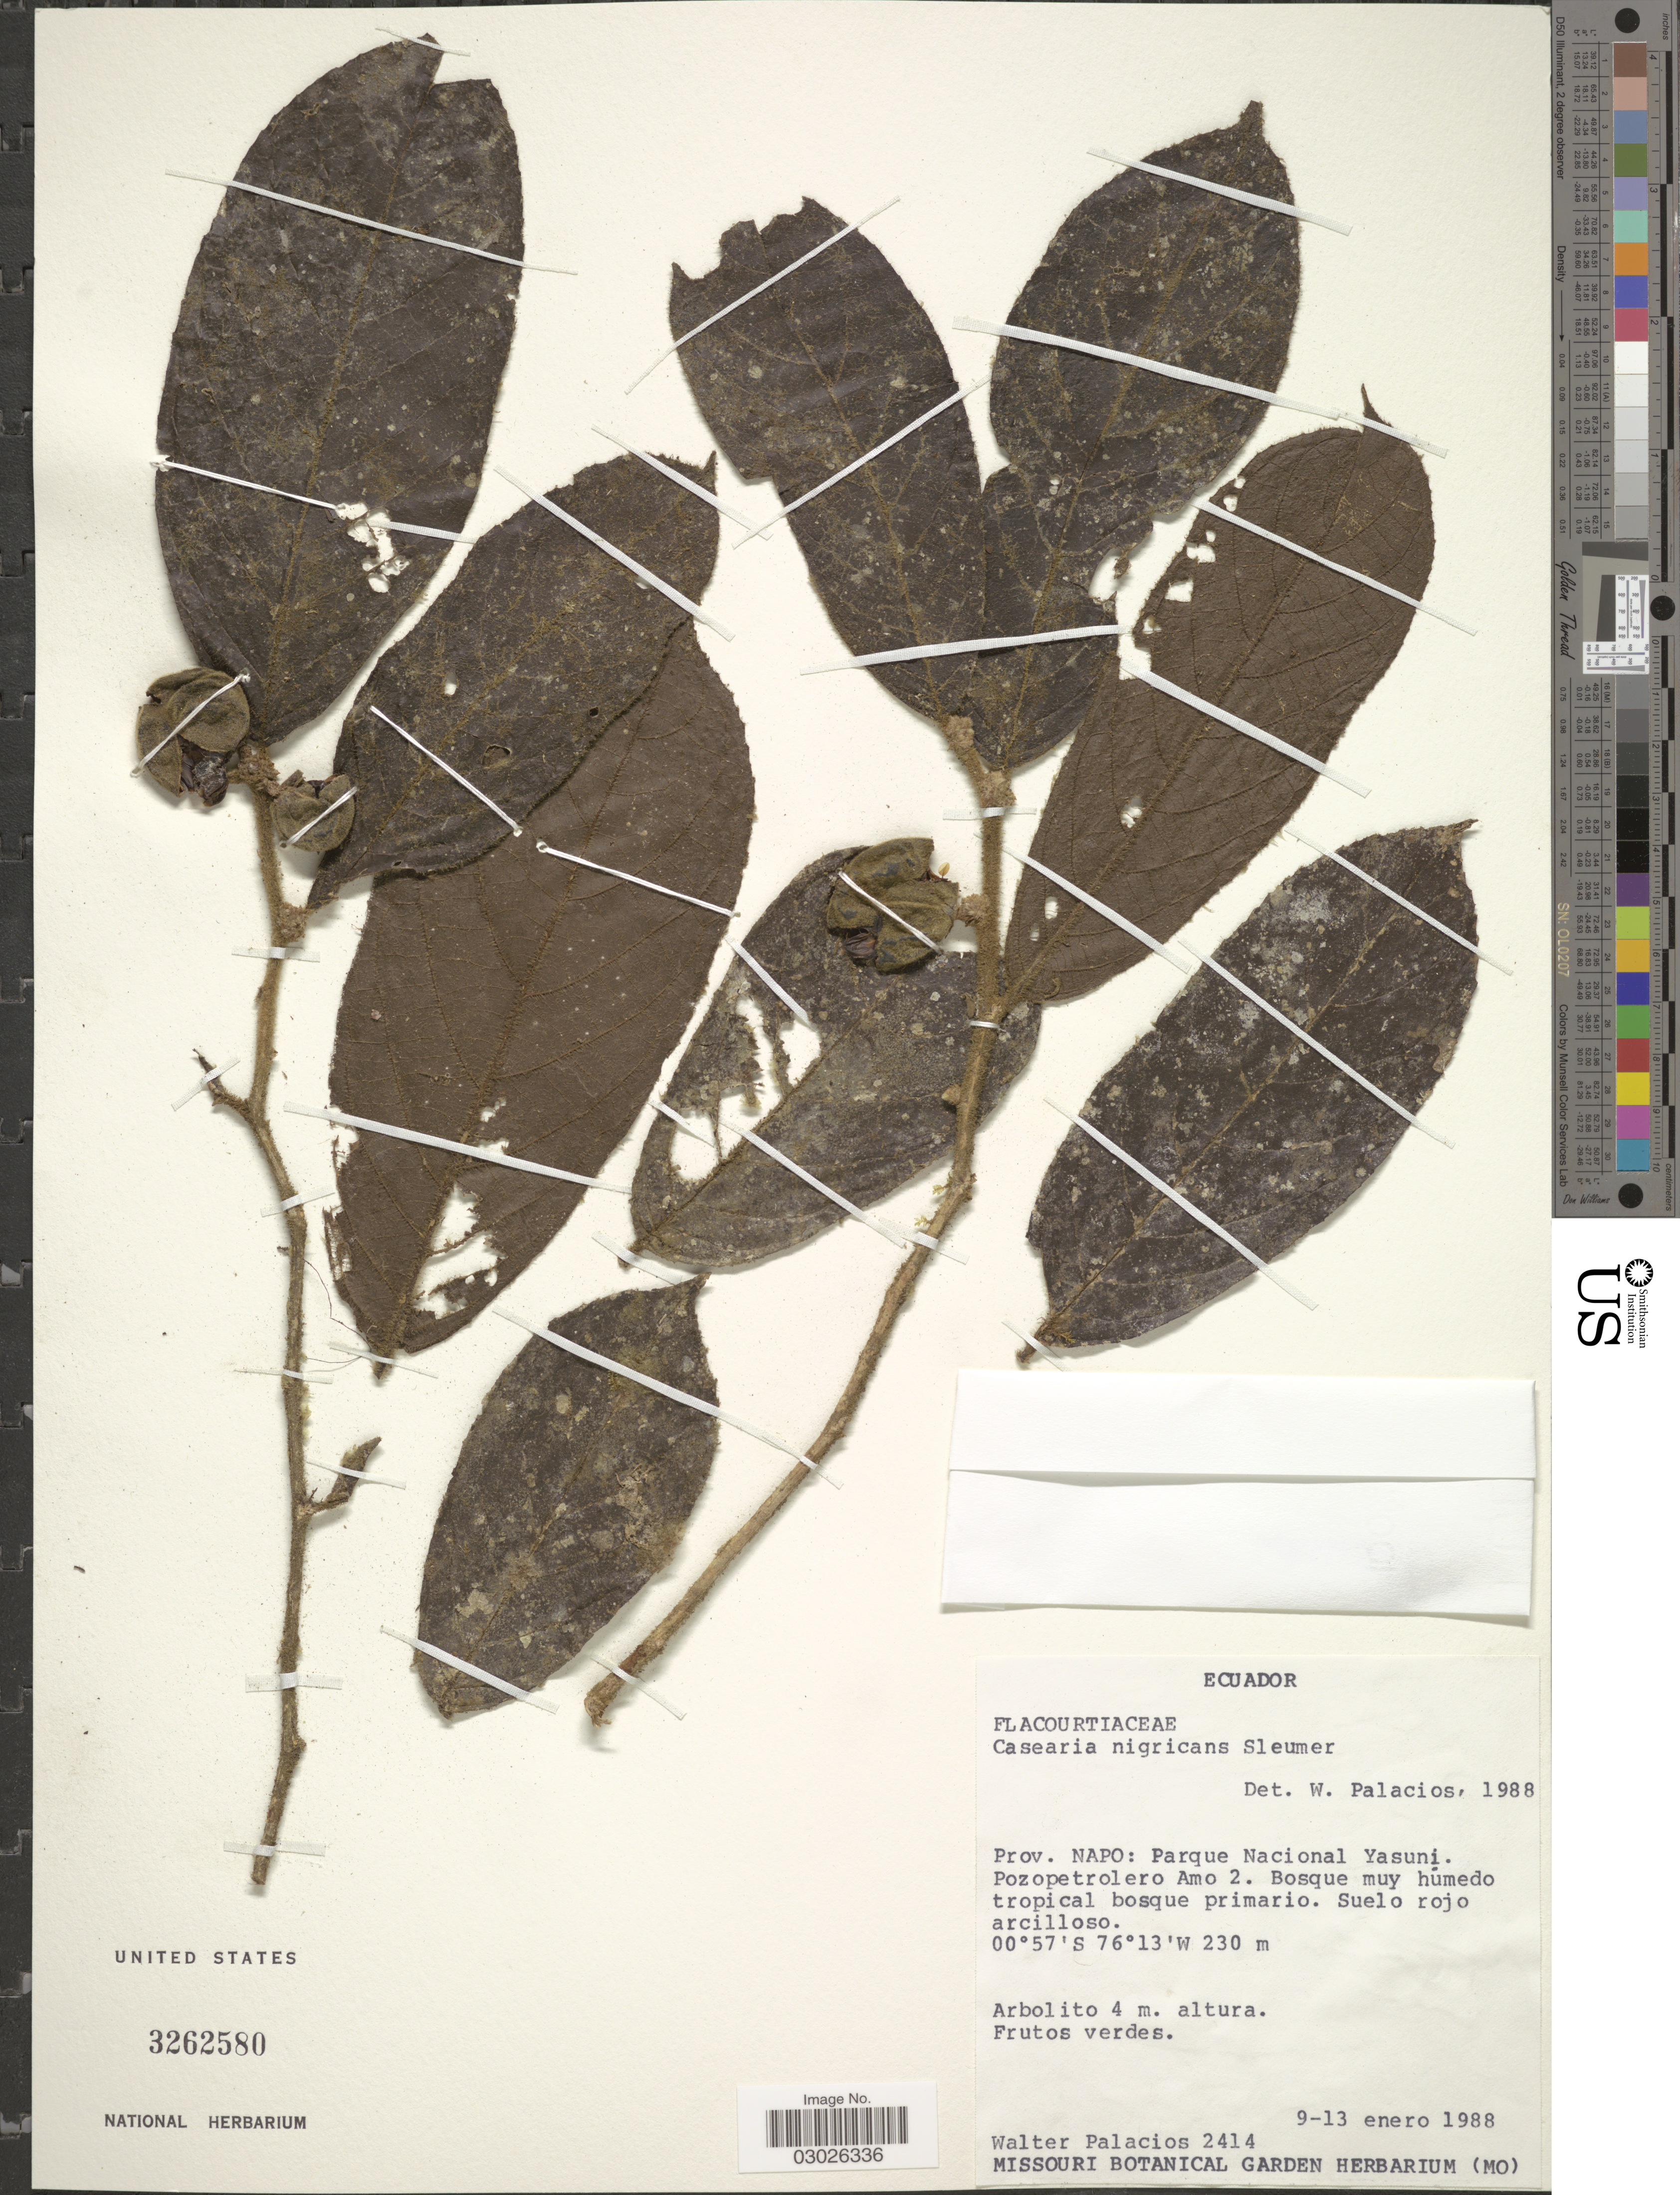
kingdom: Plantae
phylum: Tracheophyta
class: Magnoliopsida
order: Malpighiales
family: Salicaceae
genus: Casearia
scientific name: Casearia nigricans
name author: Sleumer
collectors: W. Palacios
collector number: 2414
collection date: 1988-01-09/1988-01-13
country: Ecuador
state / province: Napo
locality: Prov. Napo: Parque Nacional Yasuni. Pozopetrolero Amo 2.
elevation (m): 230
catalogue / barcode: US 3262580